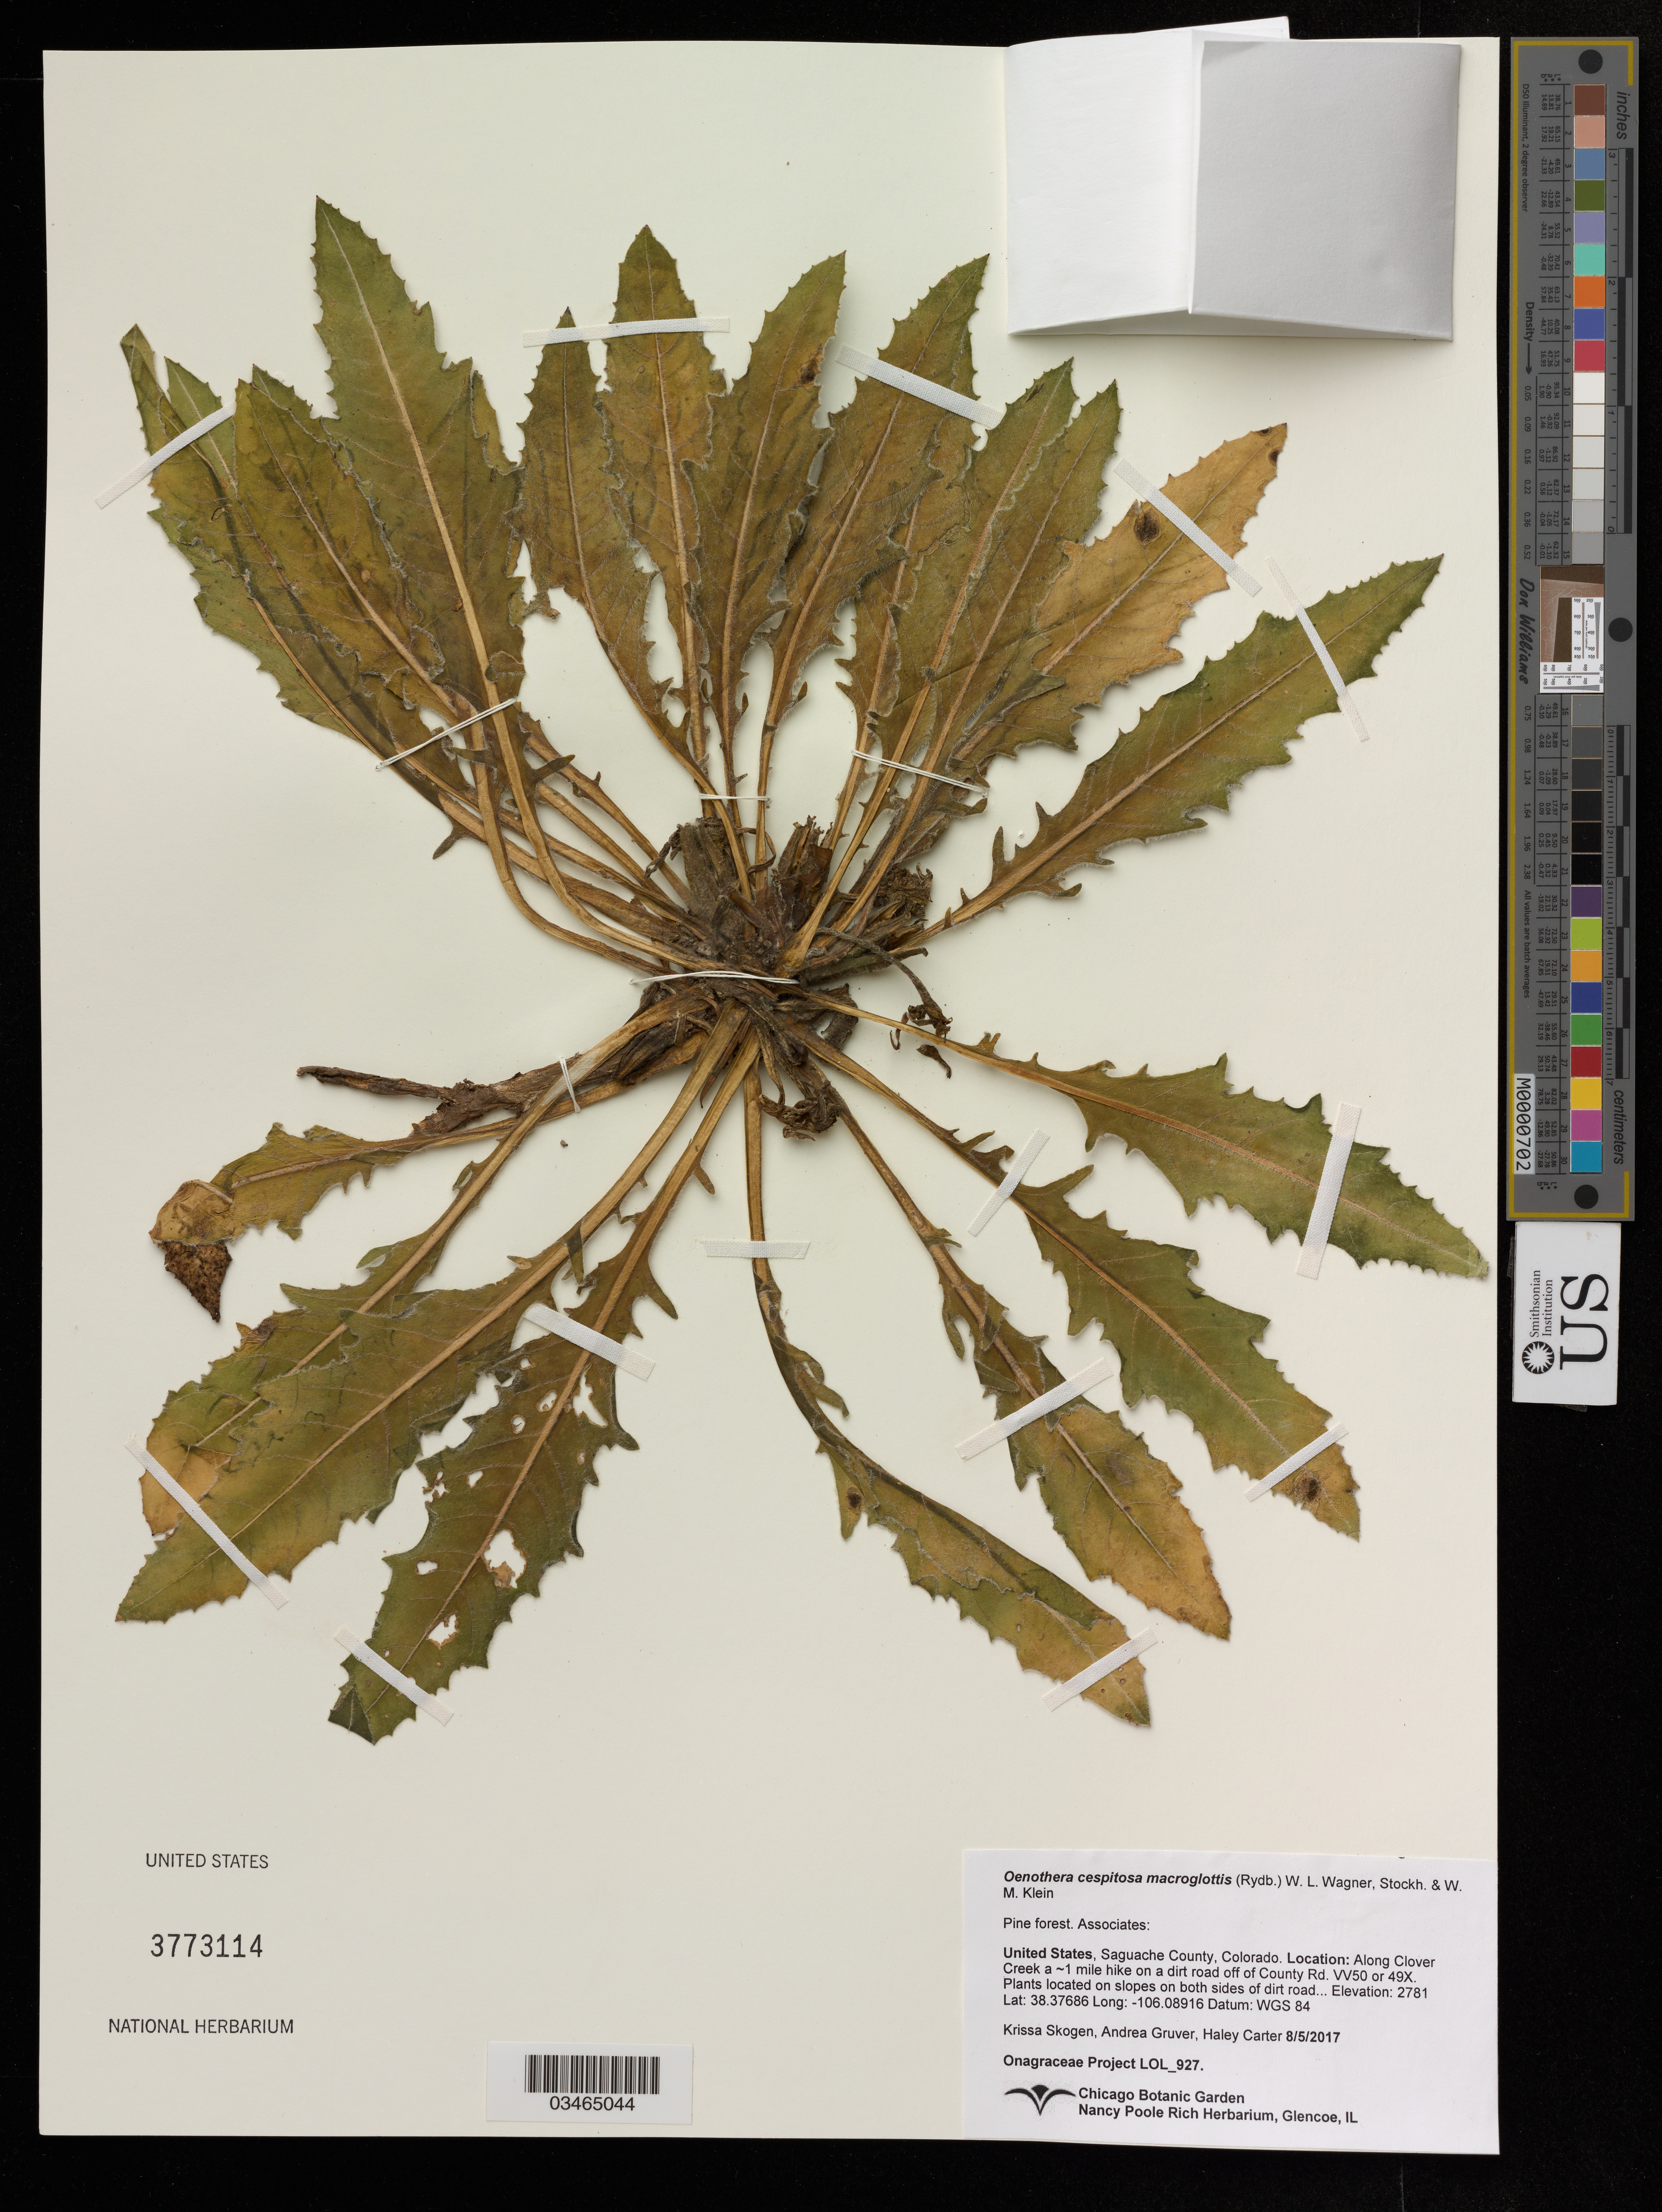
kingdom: Plantae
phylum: Tracheophyta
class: Magnoliopsida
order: Myrtales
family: Onagraceae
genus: Oenothera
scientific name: Oenothera cespitosa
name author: Nutt.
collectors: K. Skogen & A. Gruver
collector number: Onagraceae Project LOL_927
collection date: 2017-05-08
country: United States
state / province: Colorado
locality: Saguache County. Along Clover Creek a ~ 1 mile hike on a dirt road off of County Rd.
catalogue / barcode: US 3773114